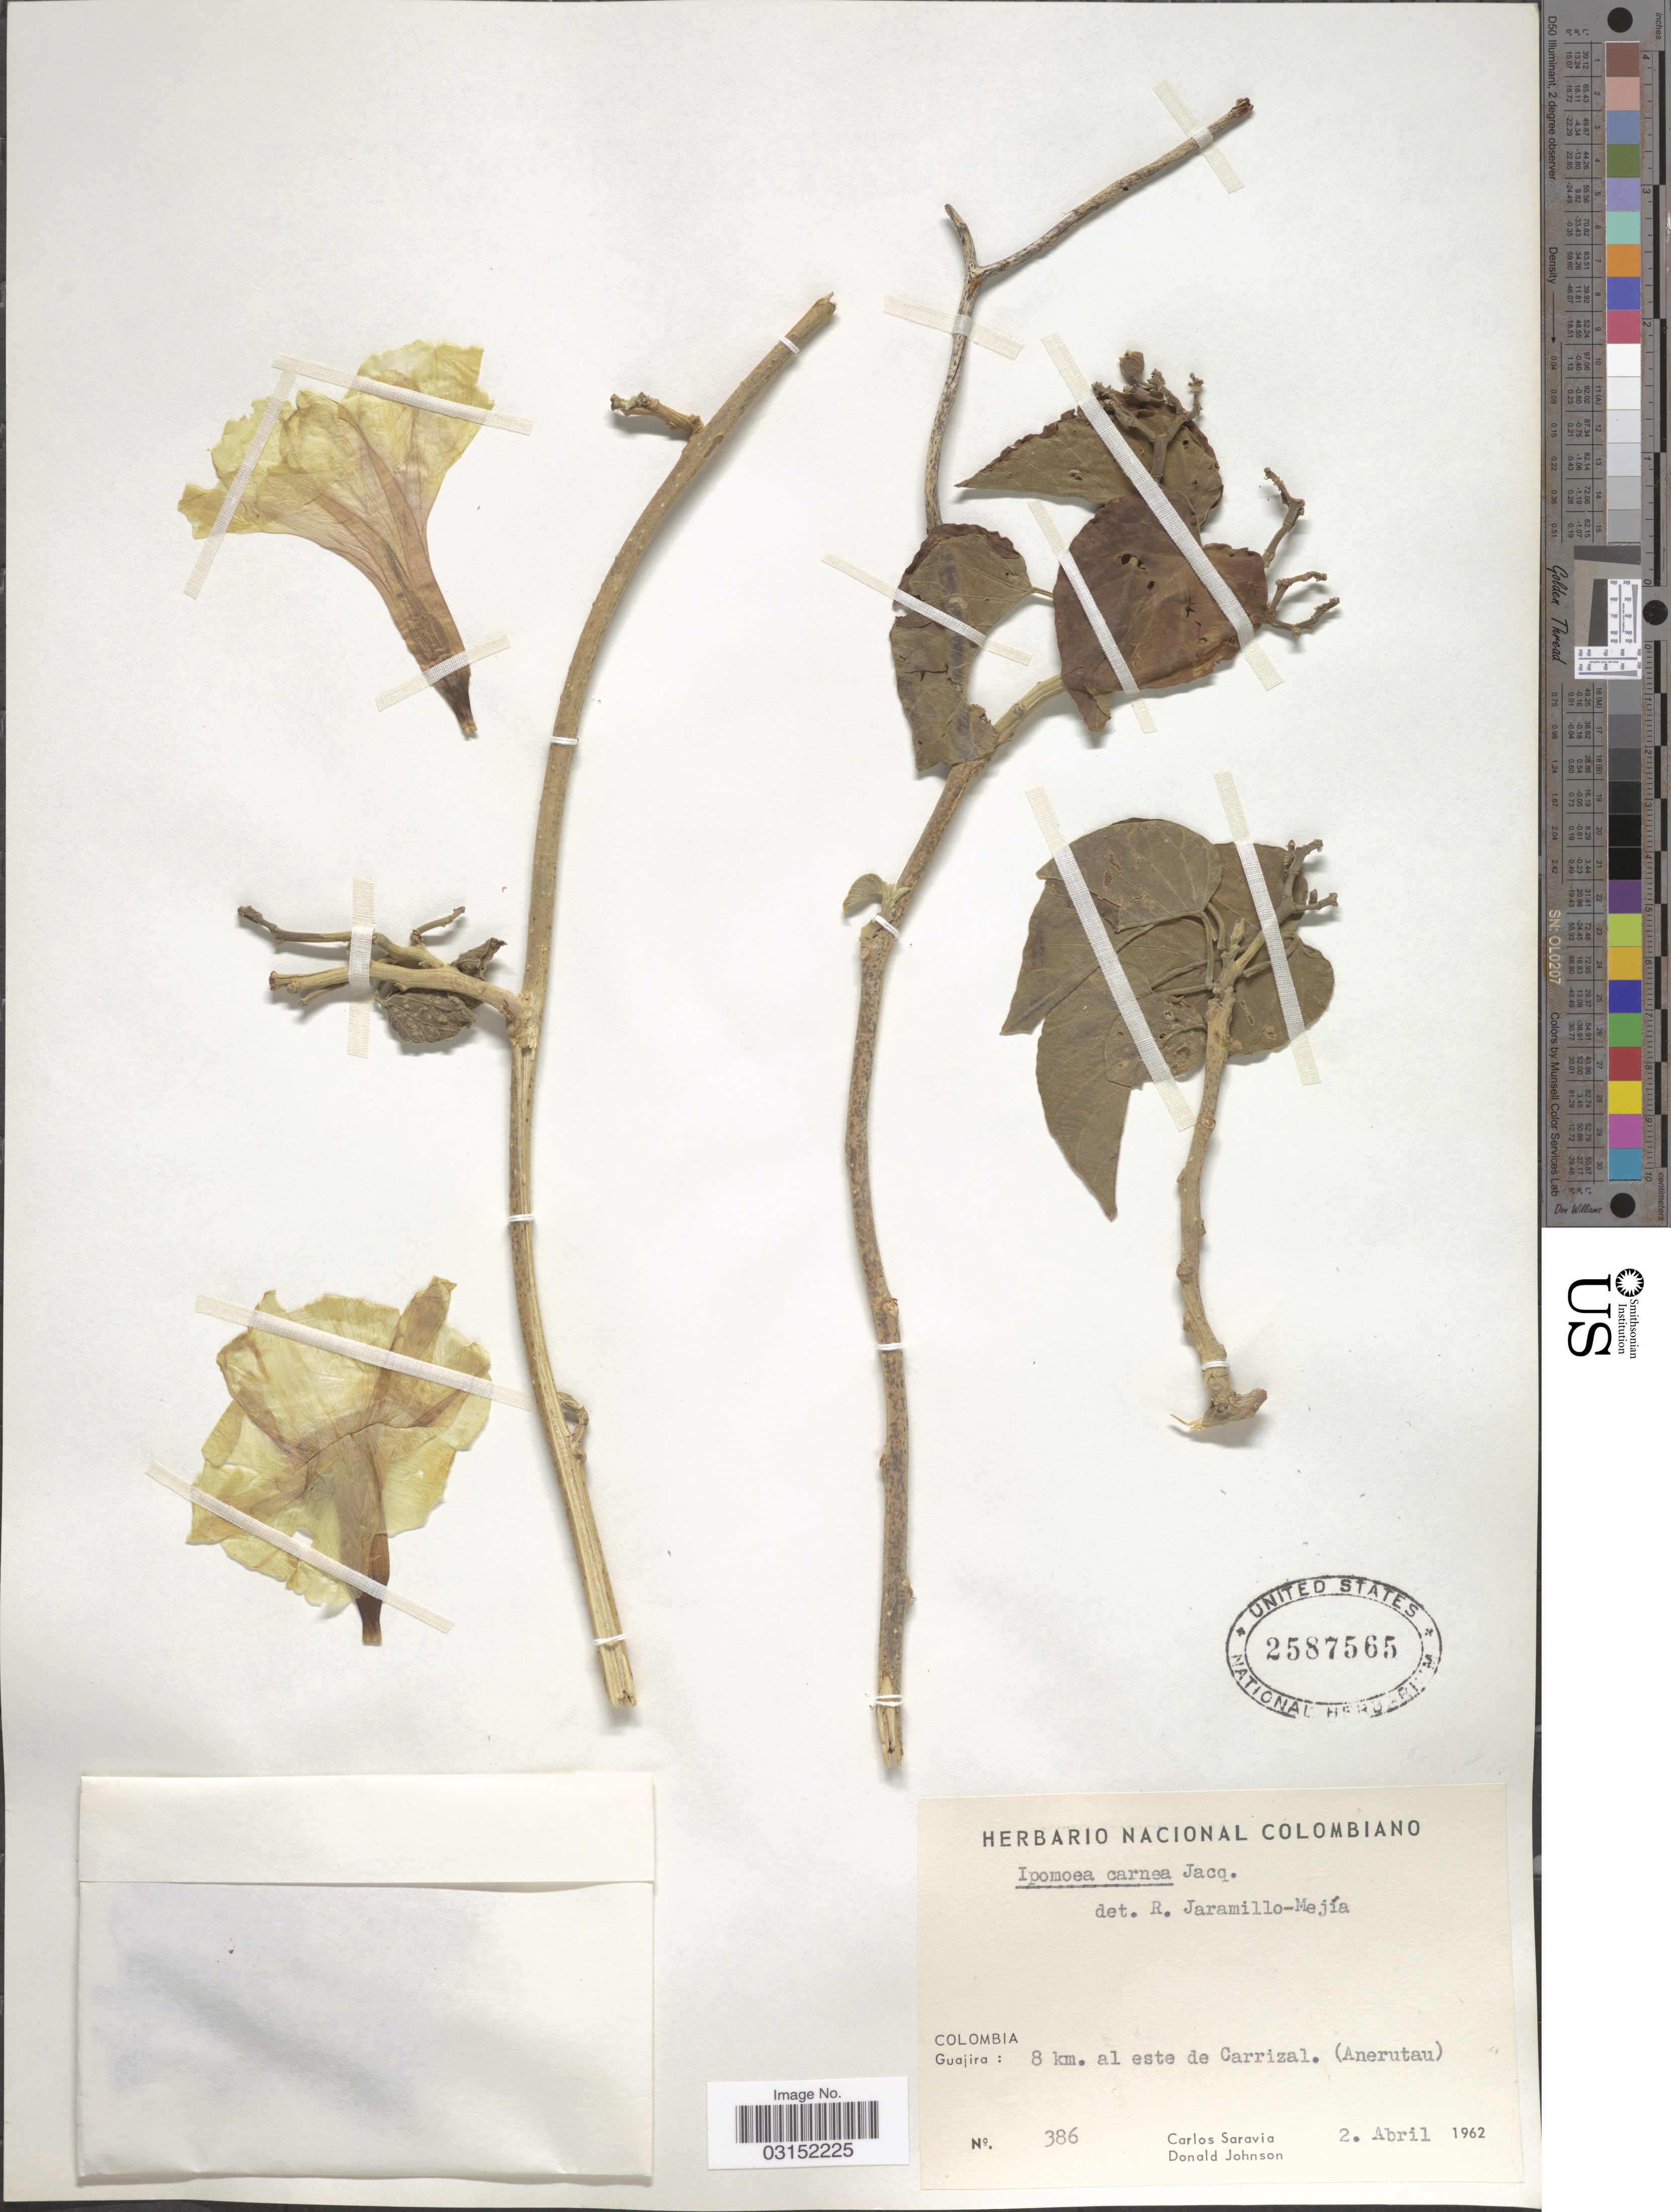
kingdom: Plantae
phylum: Tracheophyta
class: Magnoliopsida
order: Solanales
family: Convolvulaceae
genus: Ipomoea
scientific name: Ipomoea carnea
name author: Jacq.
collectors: C. Saravia & D. Johnson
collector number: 386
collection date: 1962-04-02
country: Colombia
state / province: La Guajira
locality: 8 km. al este de Carrizal. (Anerutau).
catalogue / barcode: US 2587565